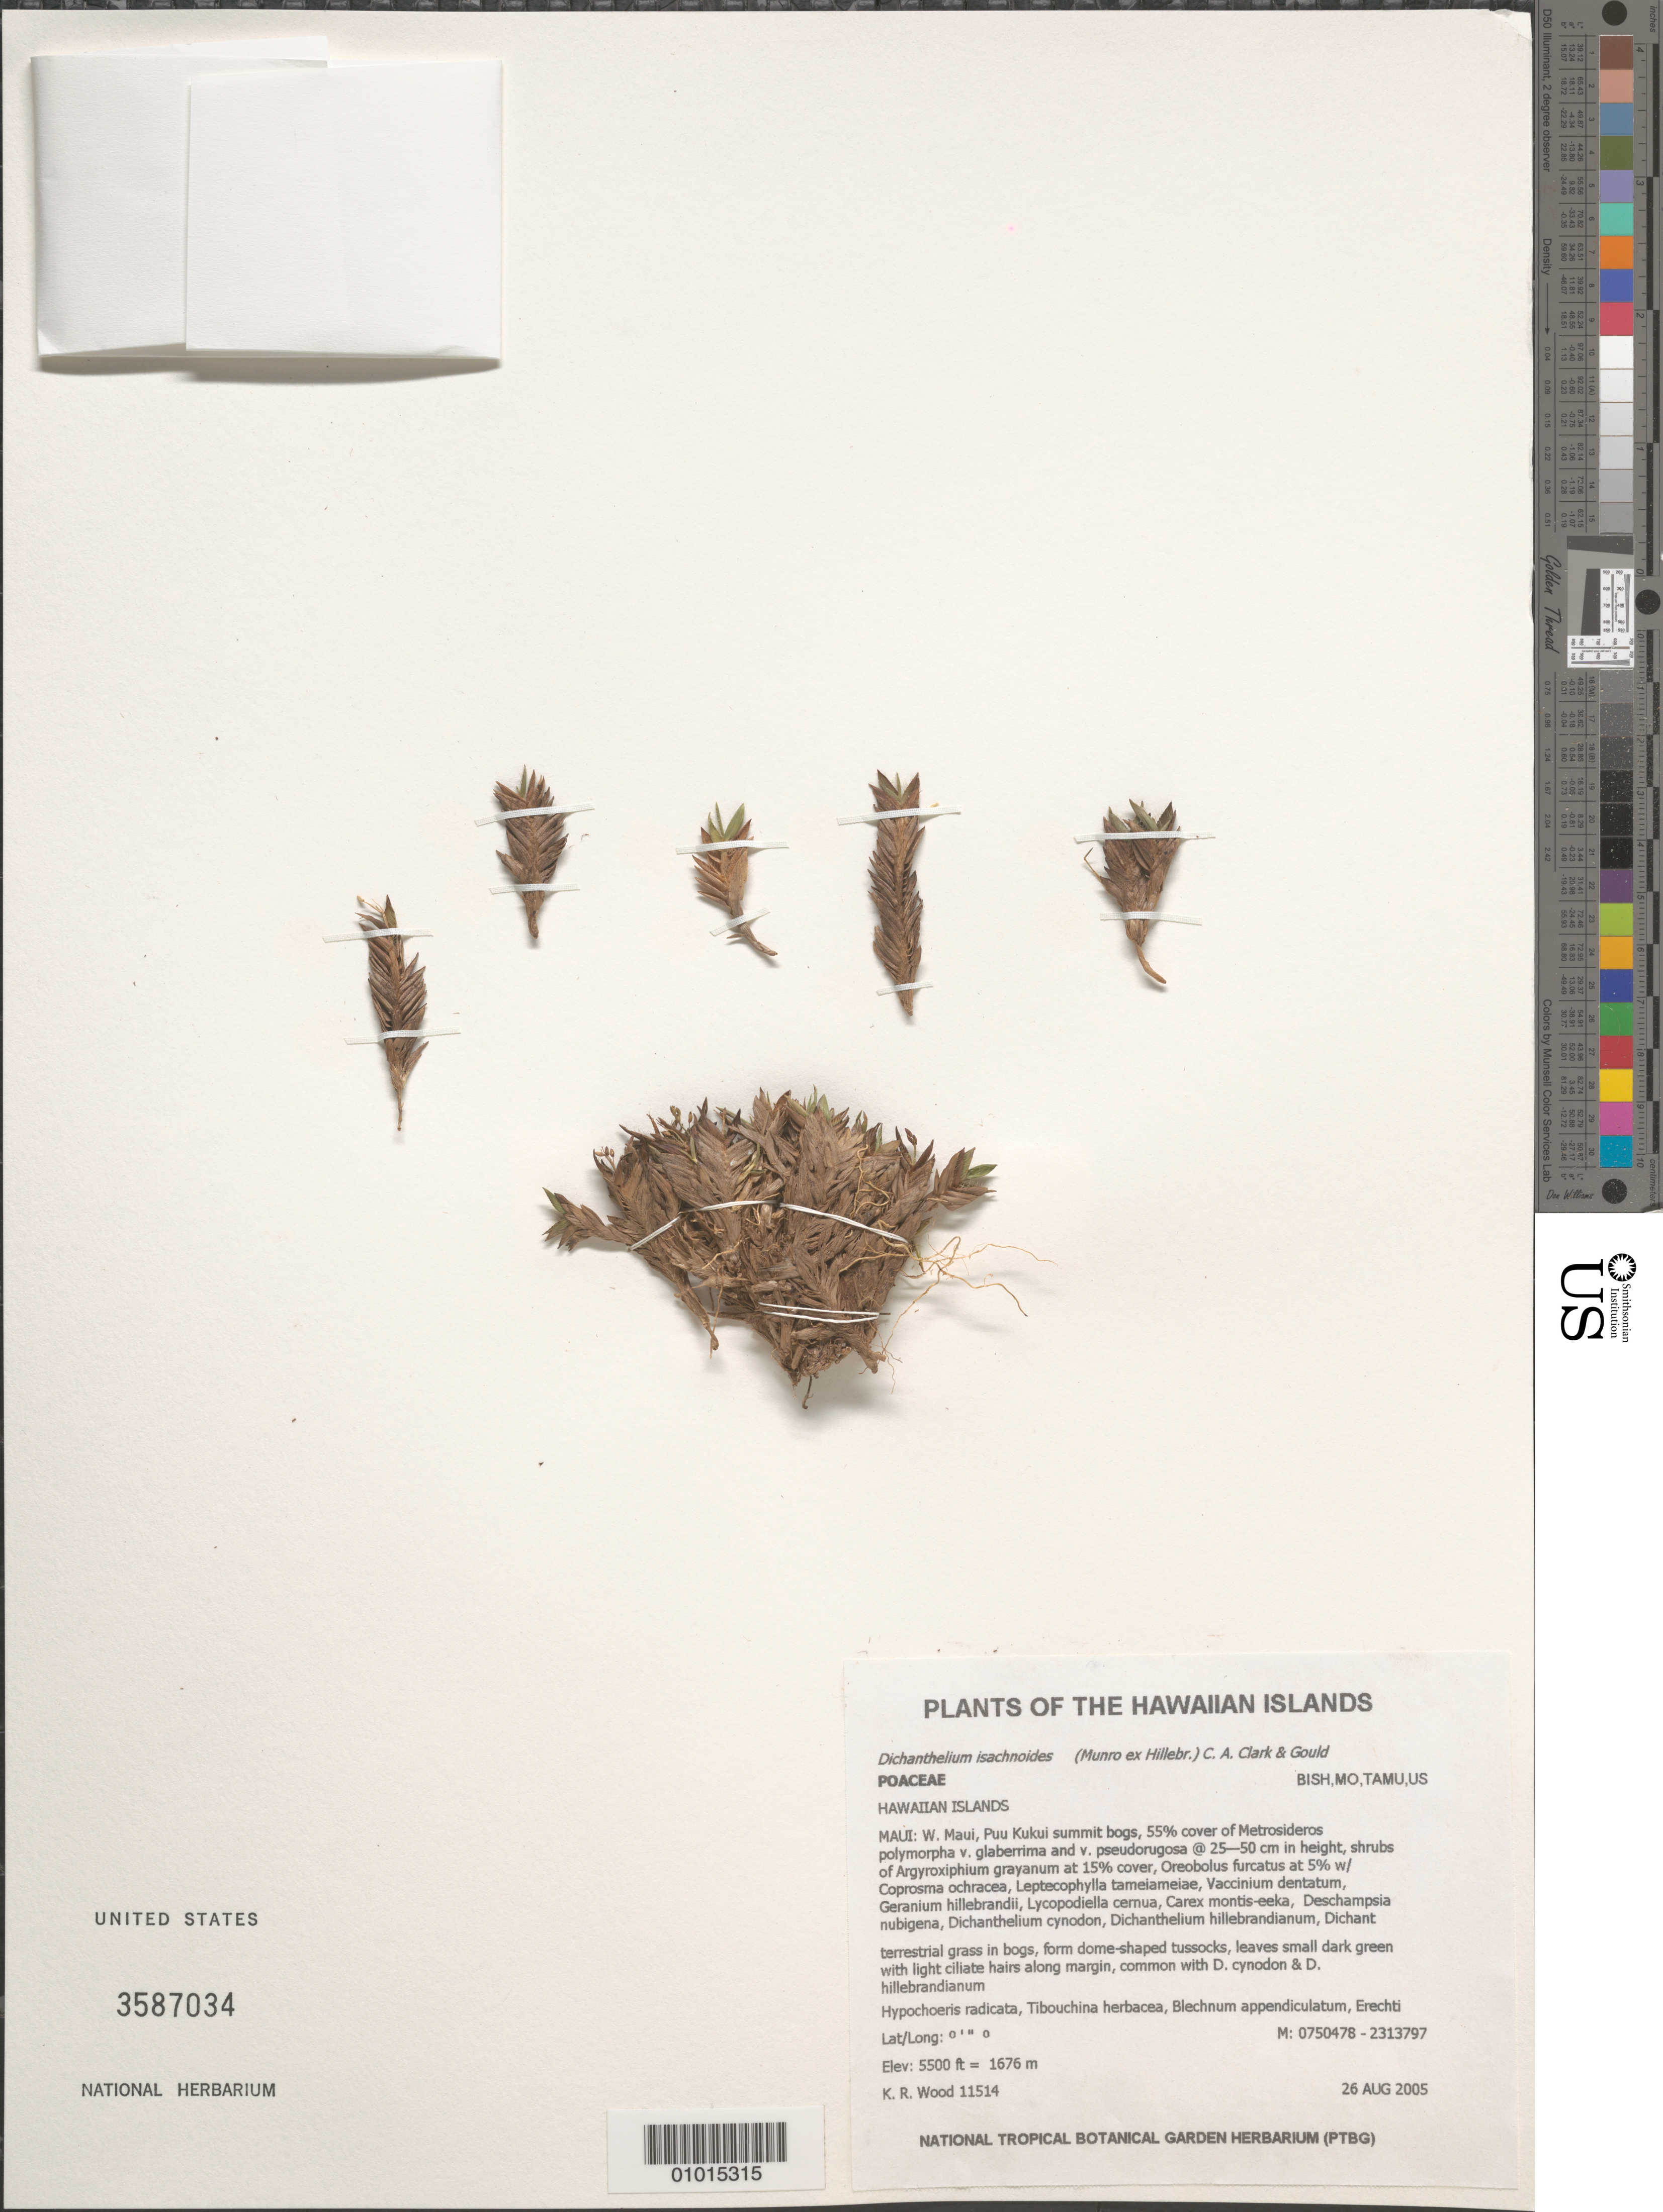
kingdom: Plantae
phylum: Tracheophyta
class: Liliopsida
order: Poales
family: Poaceae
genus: Dichanthelium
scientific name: Dichanthelium isachnoides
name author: (Munro ex Hillebr.) C.A. Clark & Gould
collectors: K. R. Wood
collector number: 11514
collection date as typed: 26 Aug 2005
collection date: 2005-08-26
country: United States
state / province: Hawaii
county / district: Maui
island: Maui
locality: W. Maui, Puu Kukui summit bogs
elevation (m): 1676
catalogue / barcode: US 3587034